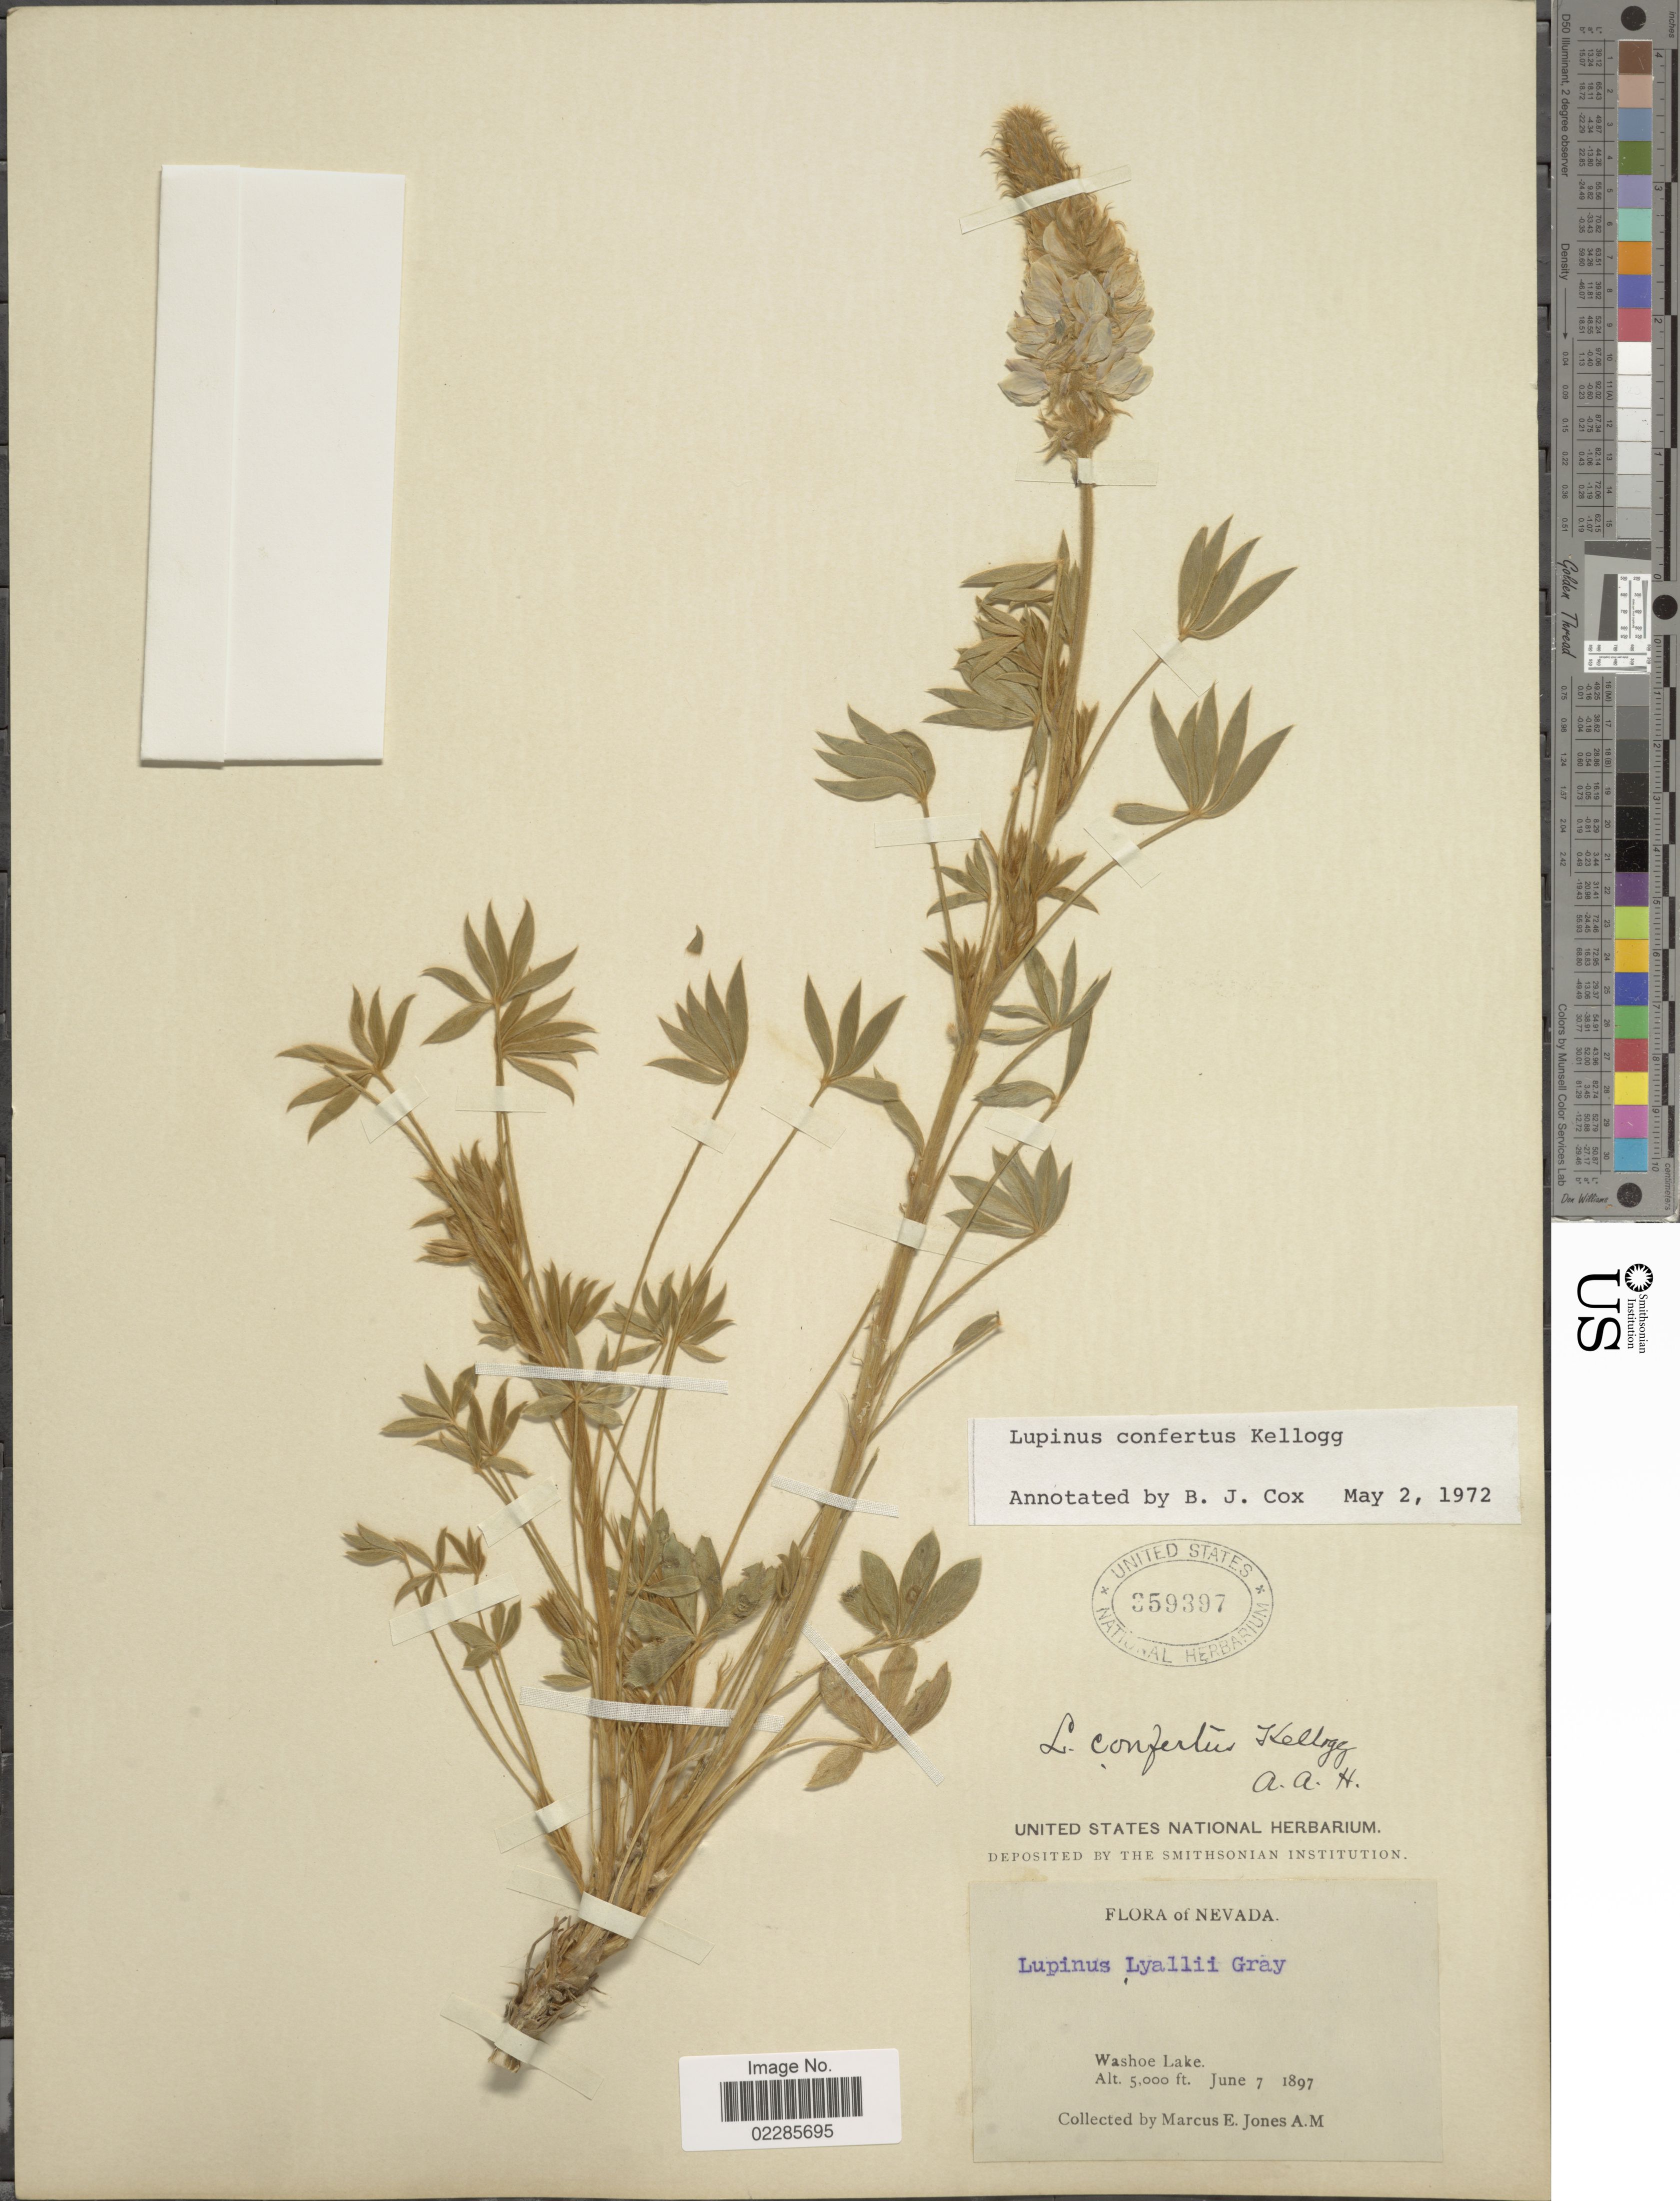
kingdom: Plantae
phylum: Tracheophyta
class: Magnoliopsida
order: Fabales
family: Fabaceae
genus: Lupinus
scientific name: Lupinus confertus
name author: Kellogg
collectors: M. E. Jones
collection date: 1897-06-07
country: United States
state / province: Nevada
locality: Washoe Lake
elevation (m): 1524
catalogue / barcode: US 359397